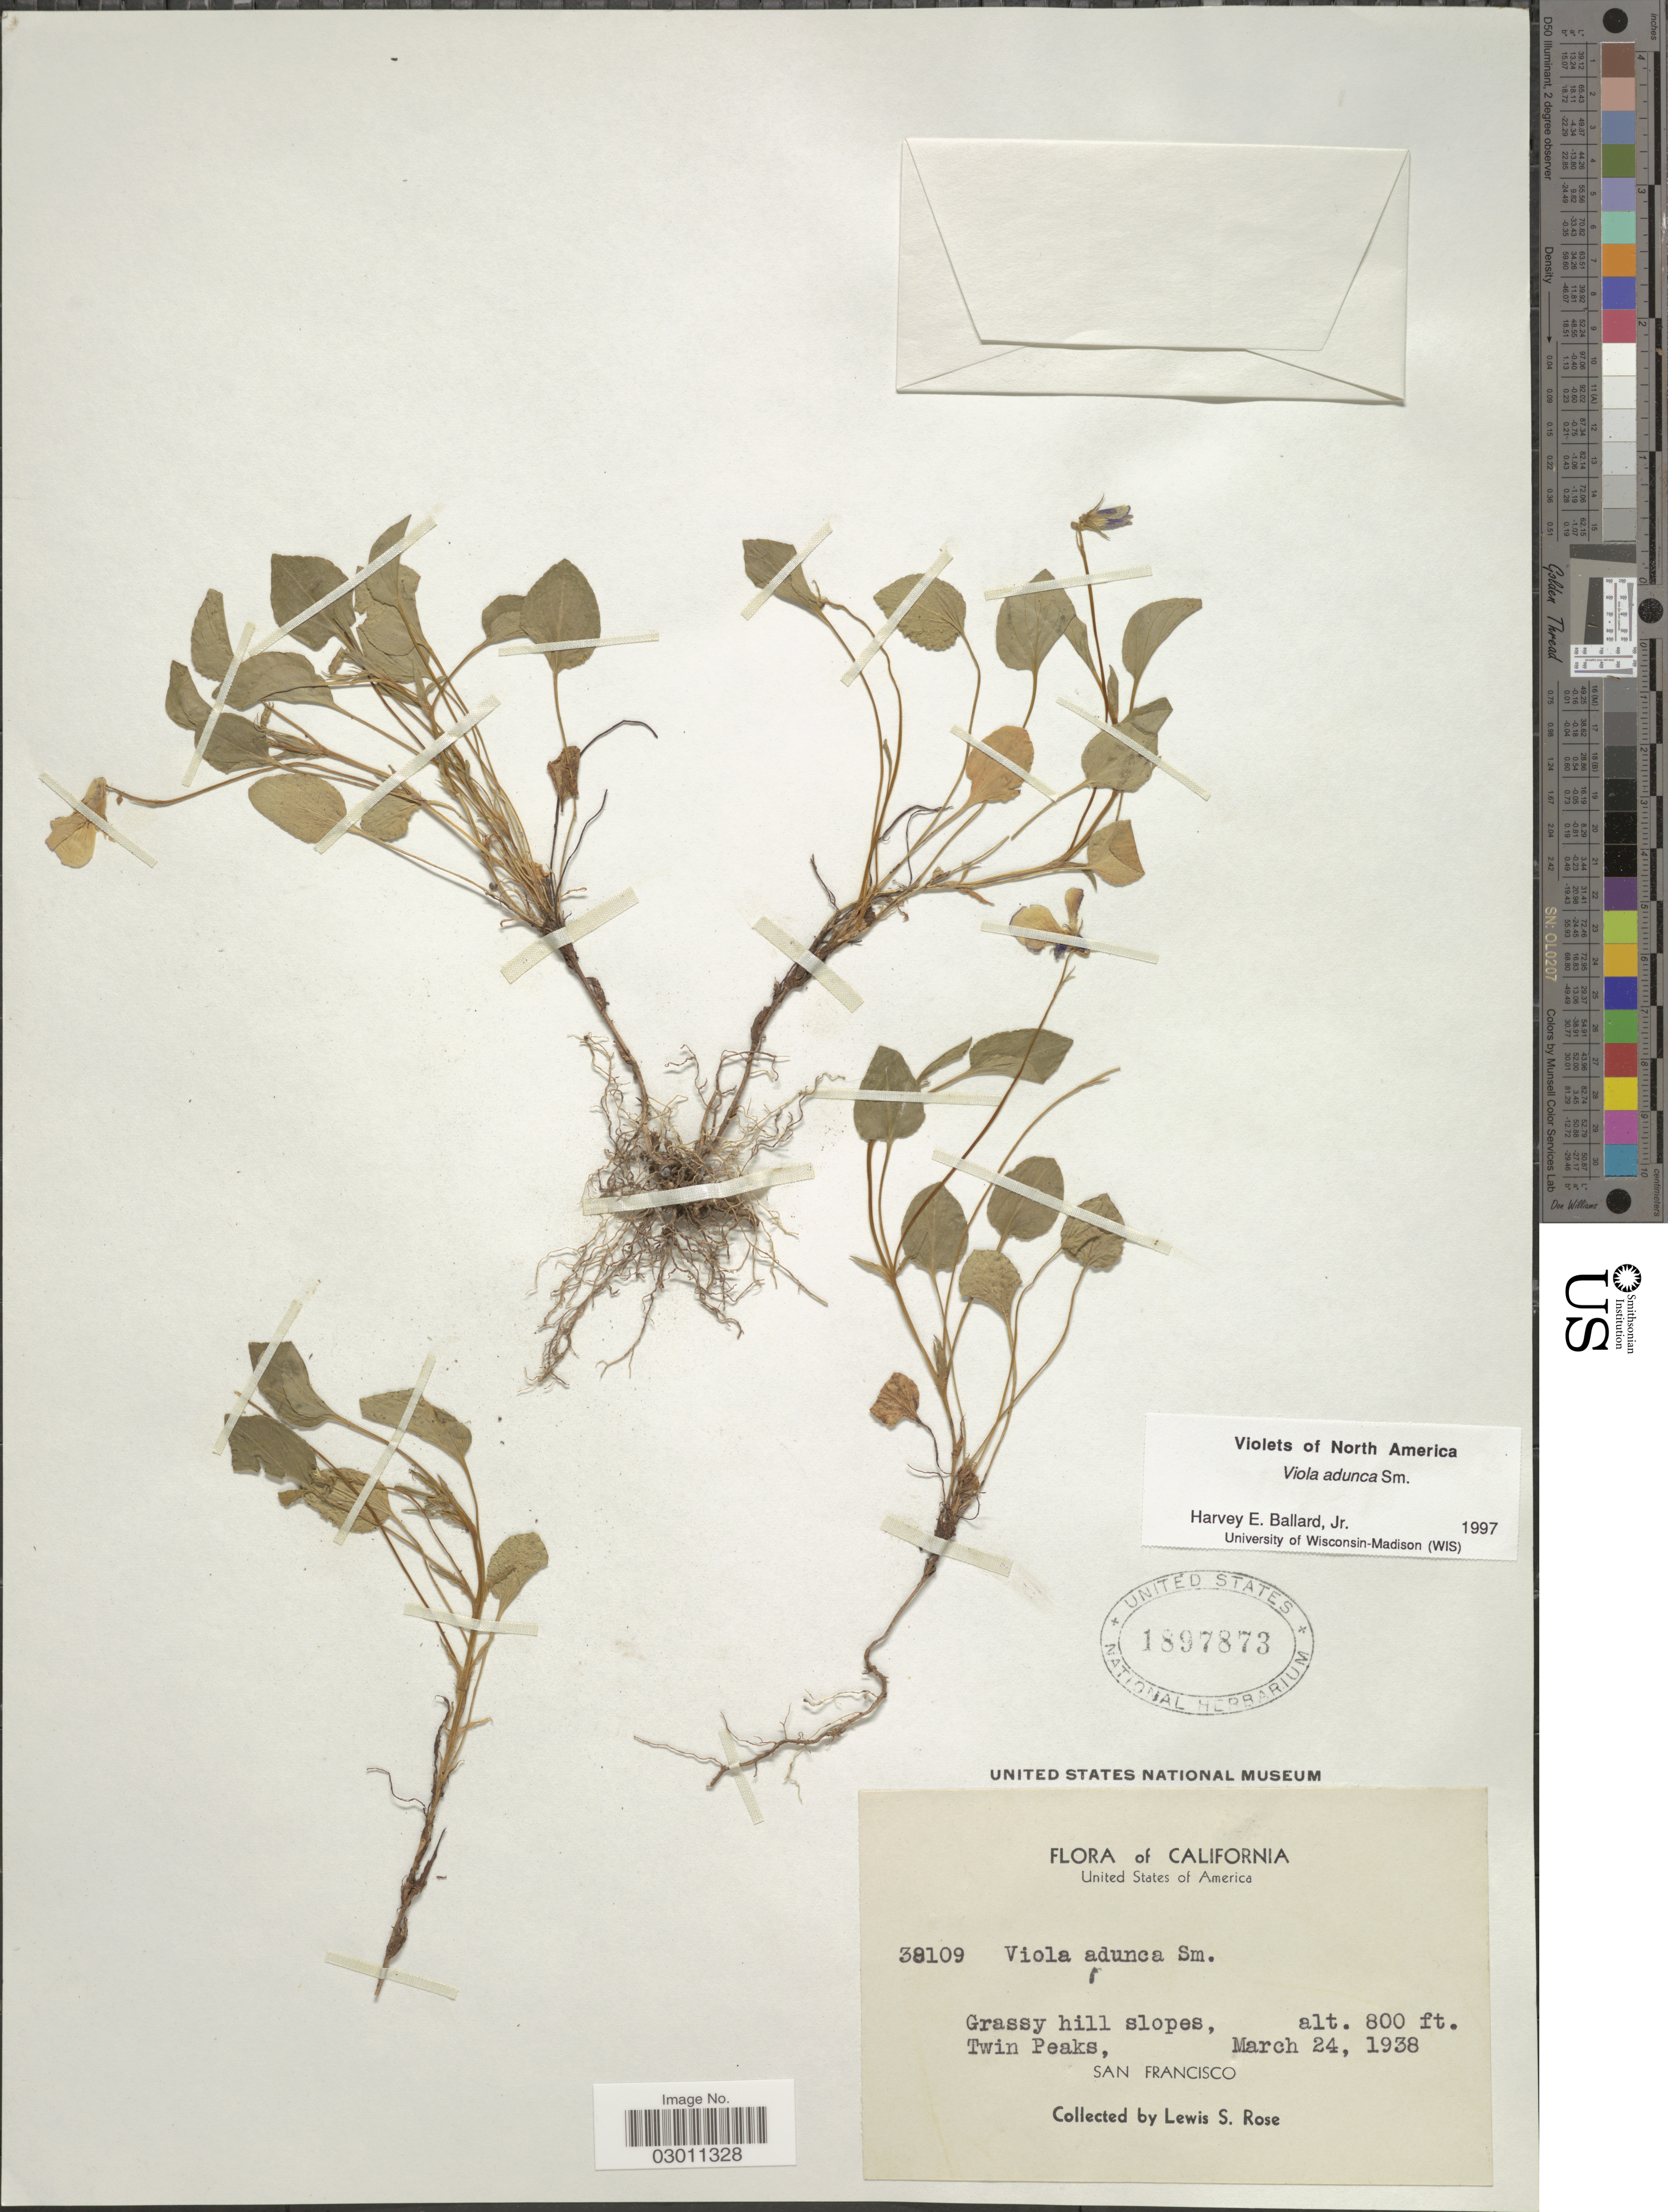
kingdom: Plantae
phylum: Tracheophyta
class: Magnoliopsida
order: Malpighiales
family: Violaceae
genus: Viola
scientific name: Viola adunca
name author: Sm.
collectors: L. S. Rose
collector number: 38109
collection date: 1938-03-24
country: United States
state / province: California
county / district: San Francisco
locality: Twin Peaks, San Francisco.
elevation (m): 244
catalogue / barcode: US 1897873